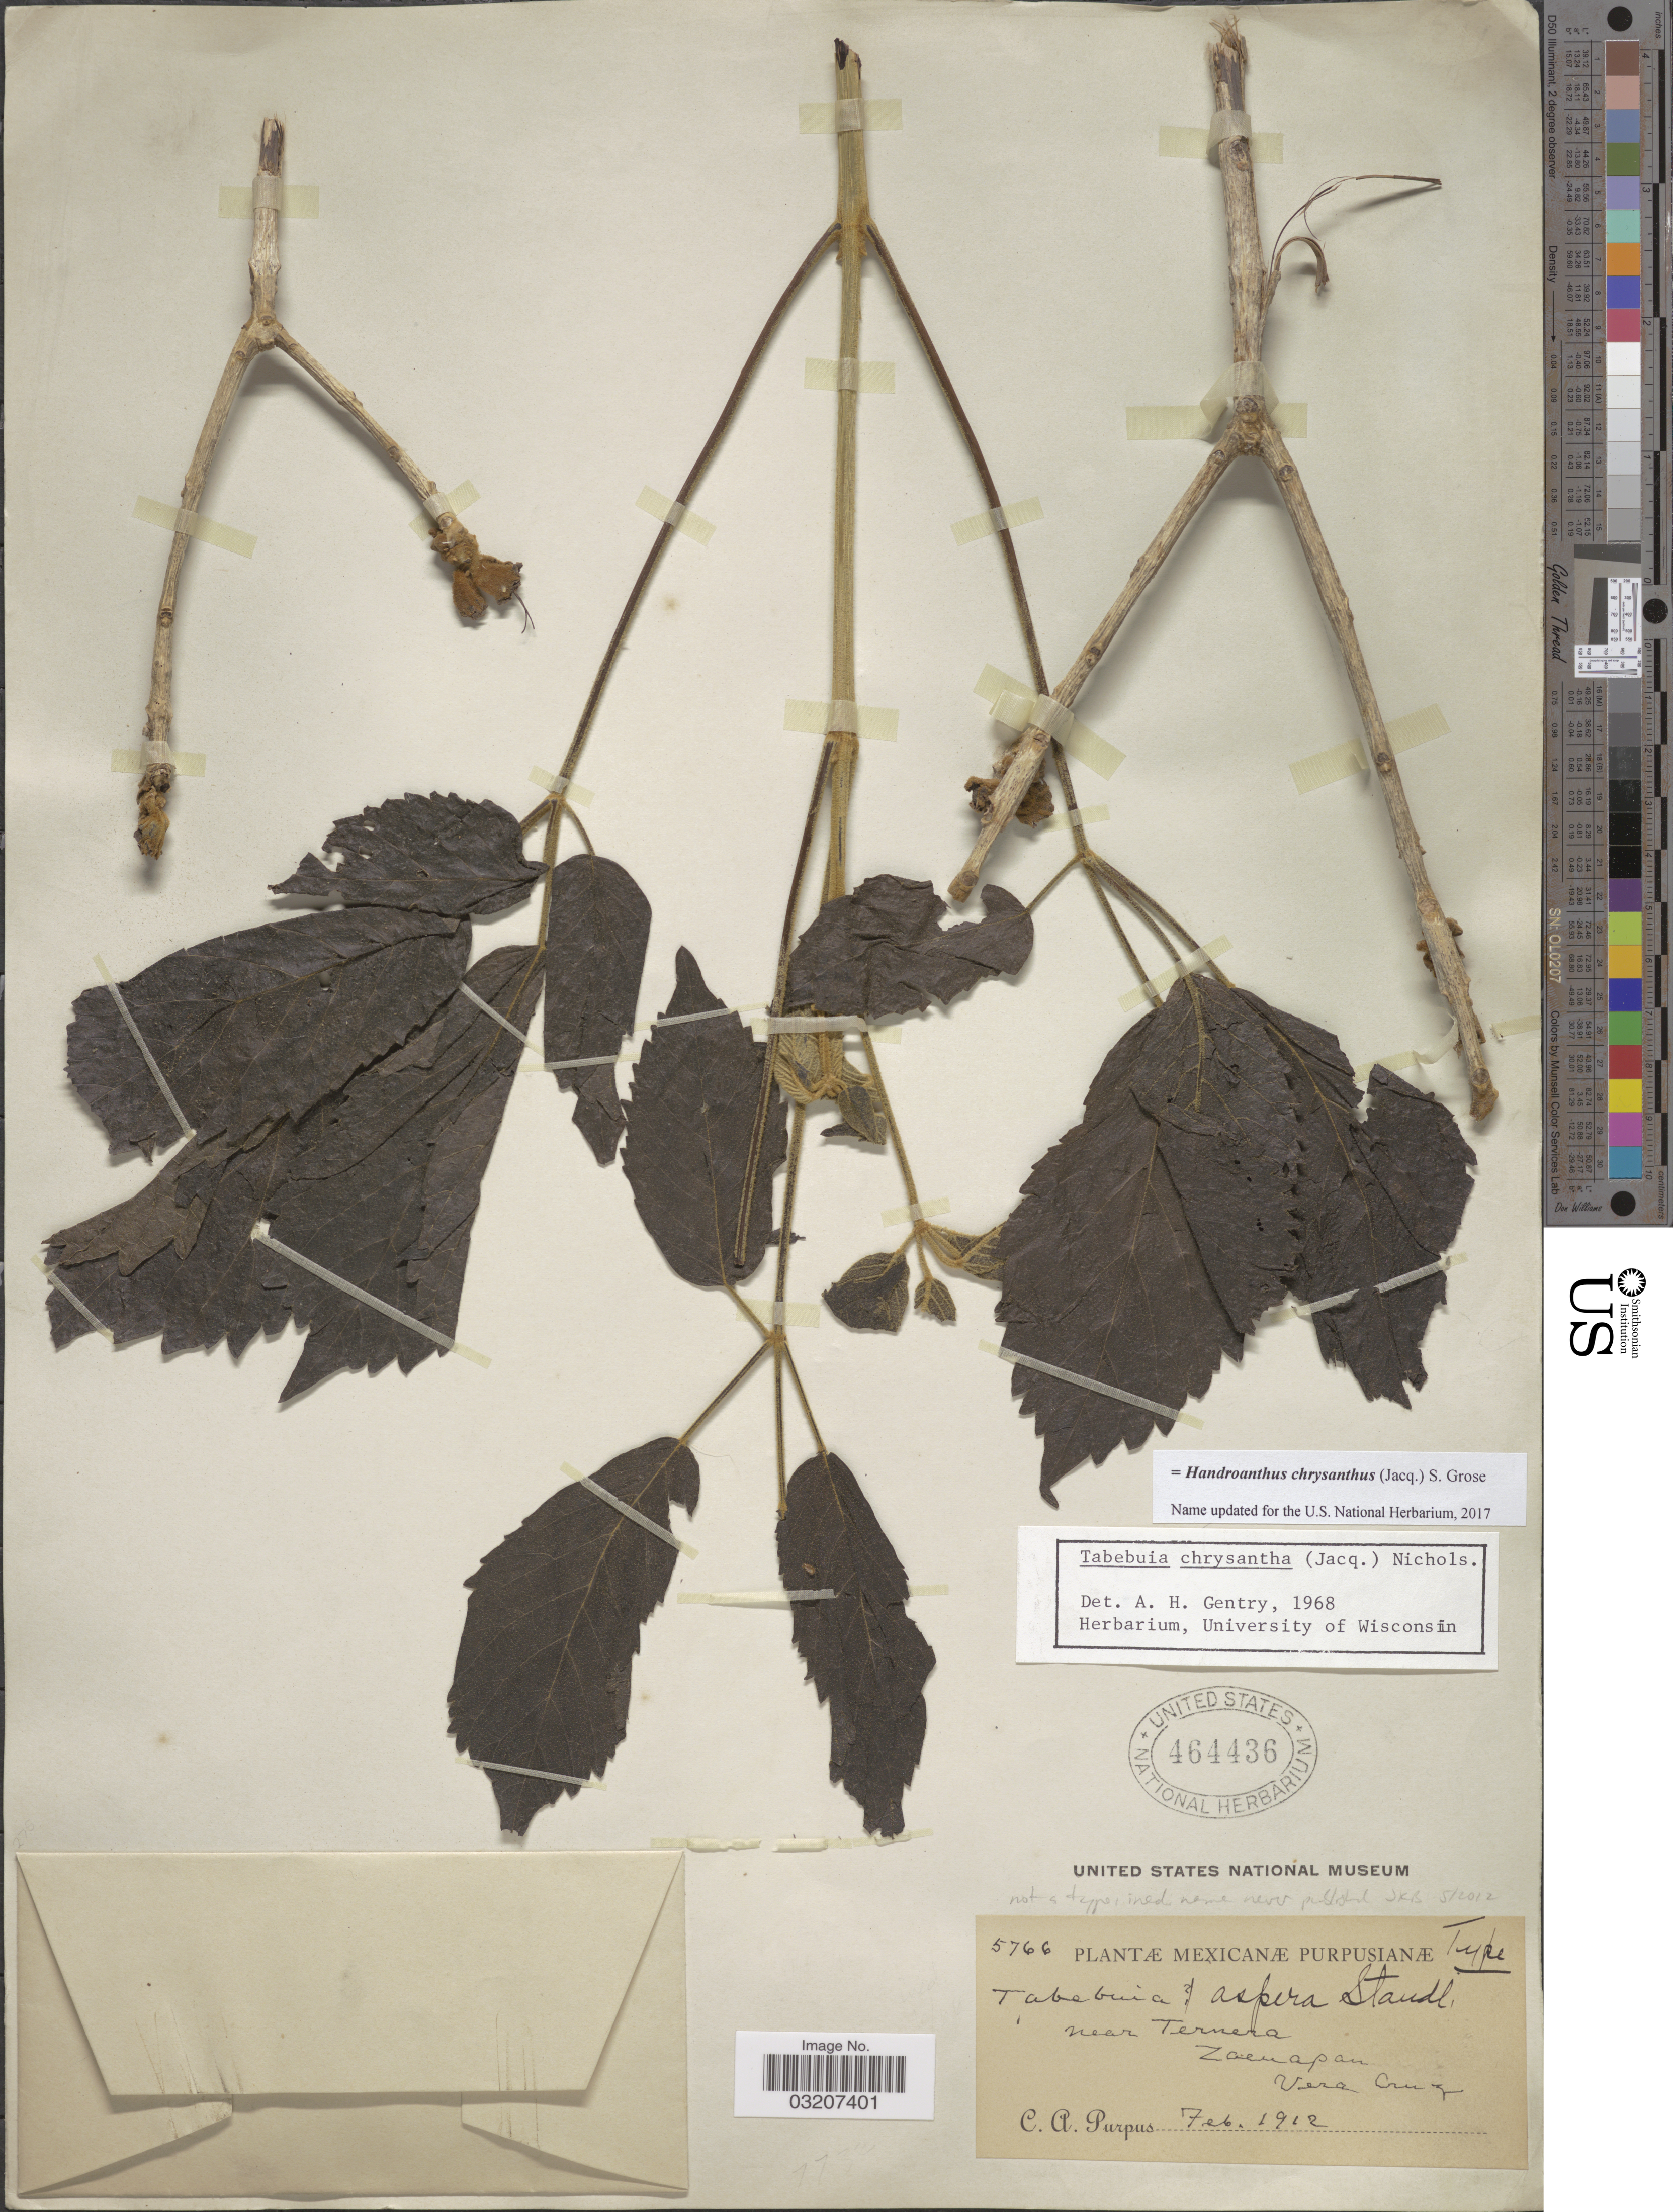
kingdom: Plantae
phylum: Tracheophyta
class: Magnoliopsida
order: Lamiales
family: Bignoniaceae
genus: Handroanthus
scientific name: Handroanthus chrysanthus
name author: (Jacq.) S.O. Grose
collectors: C. A. Purpus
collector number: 5766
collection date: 1912-02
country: Mexico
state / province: Veracruz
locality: Near Ternera, Zacuapan, Vera Cruz.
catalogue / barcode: US 464436